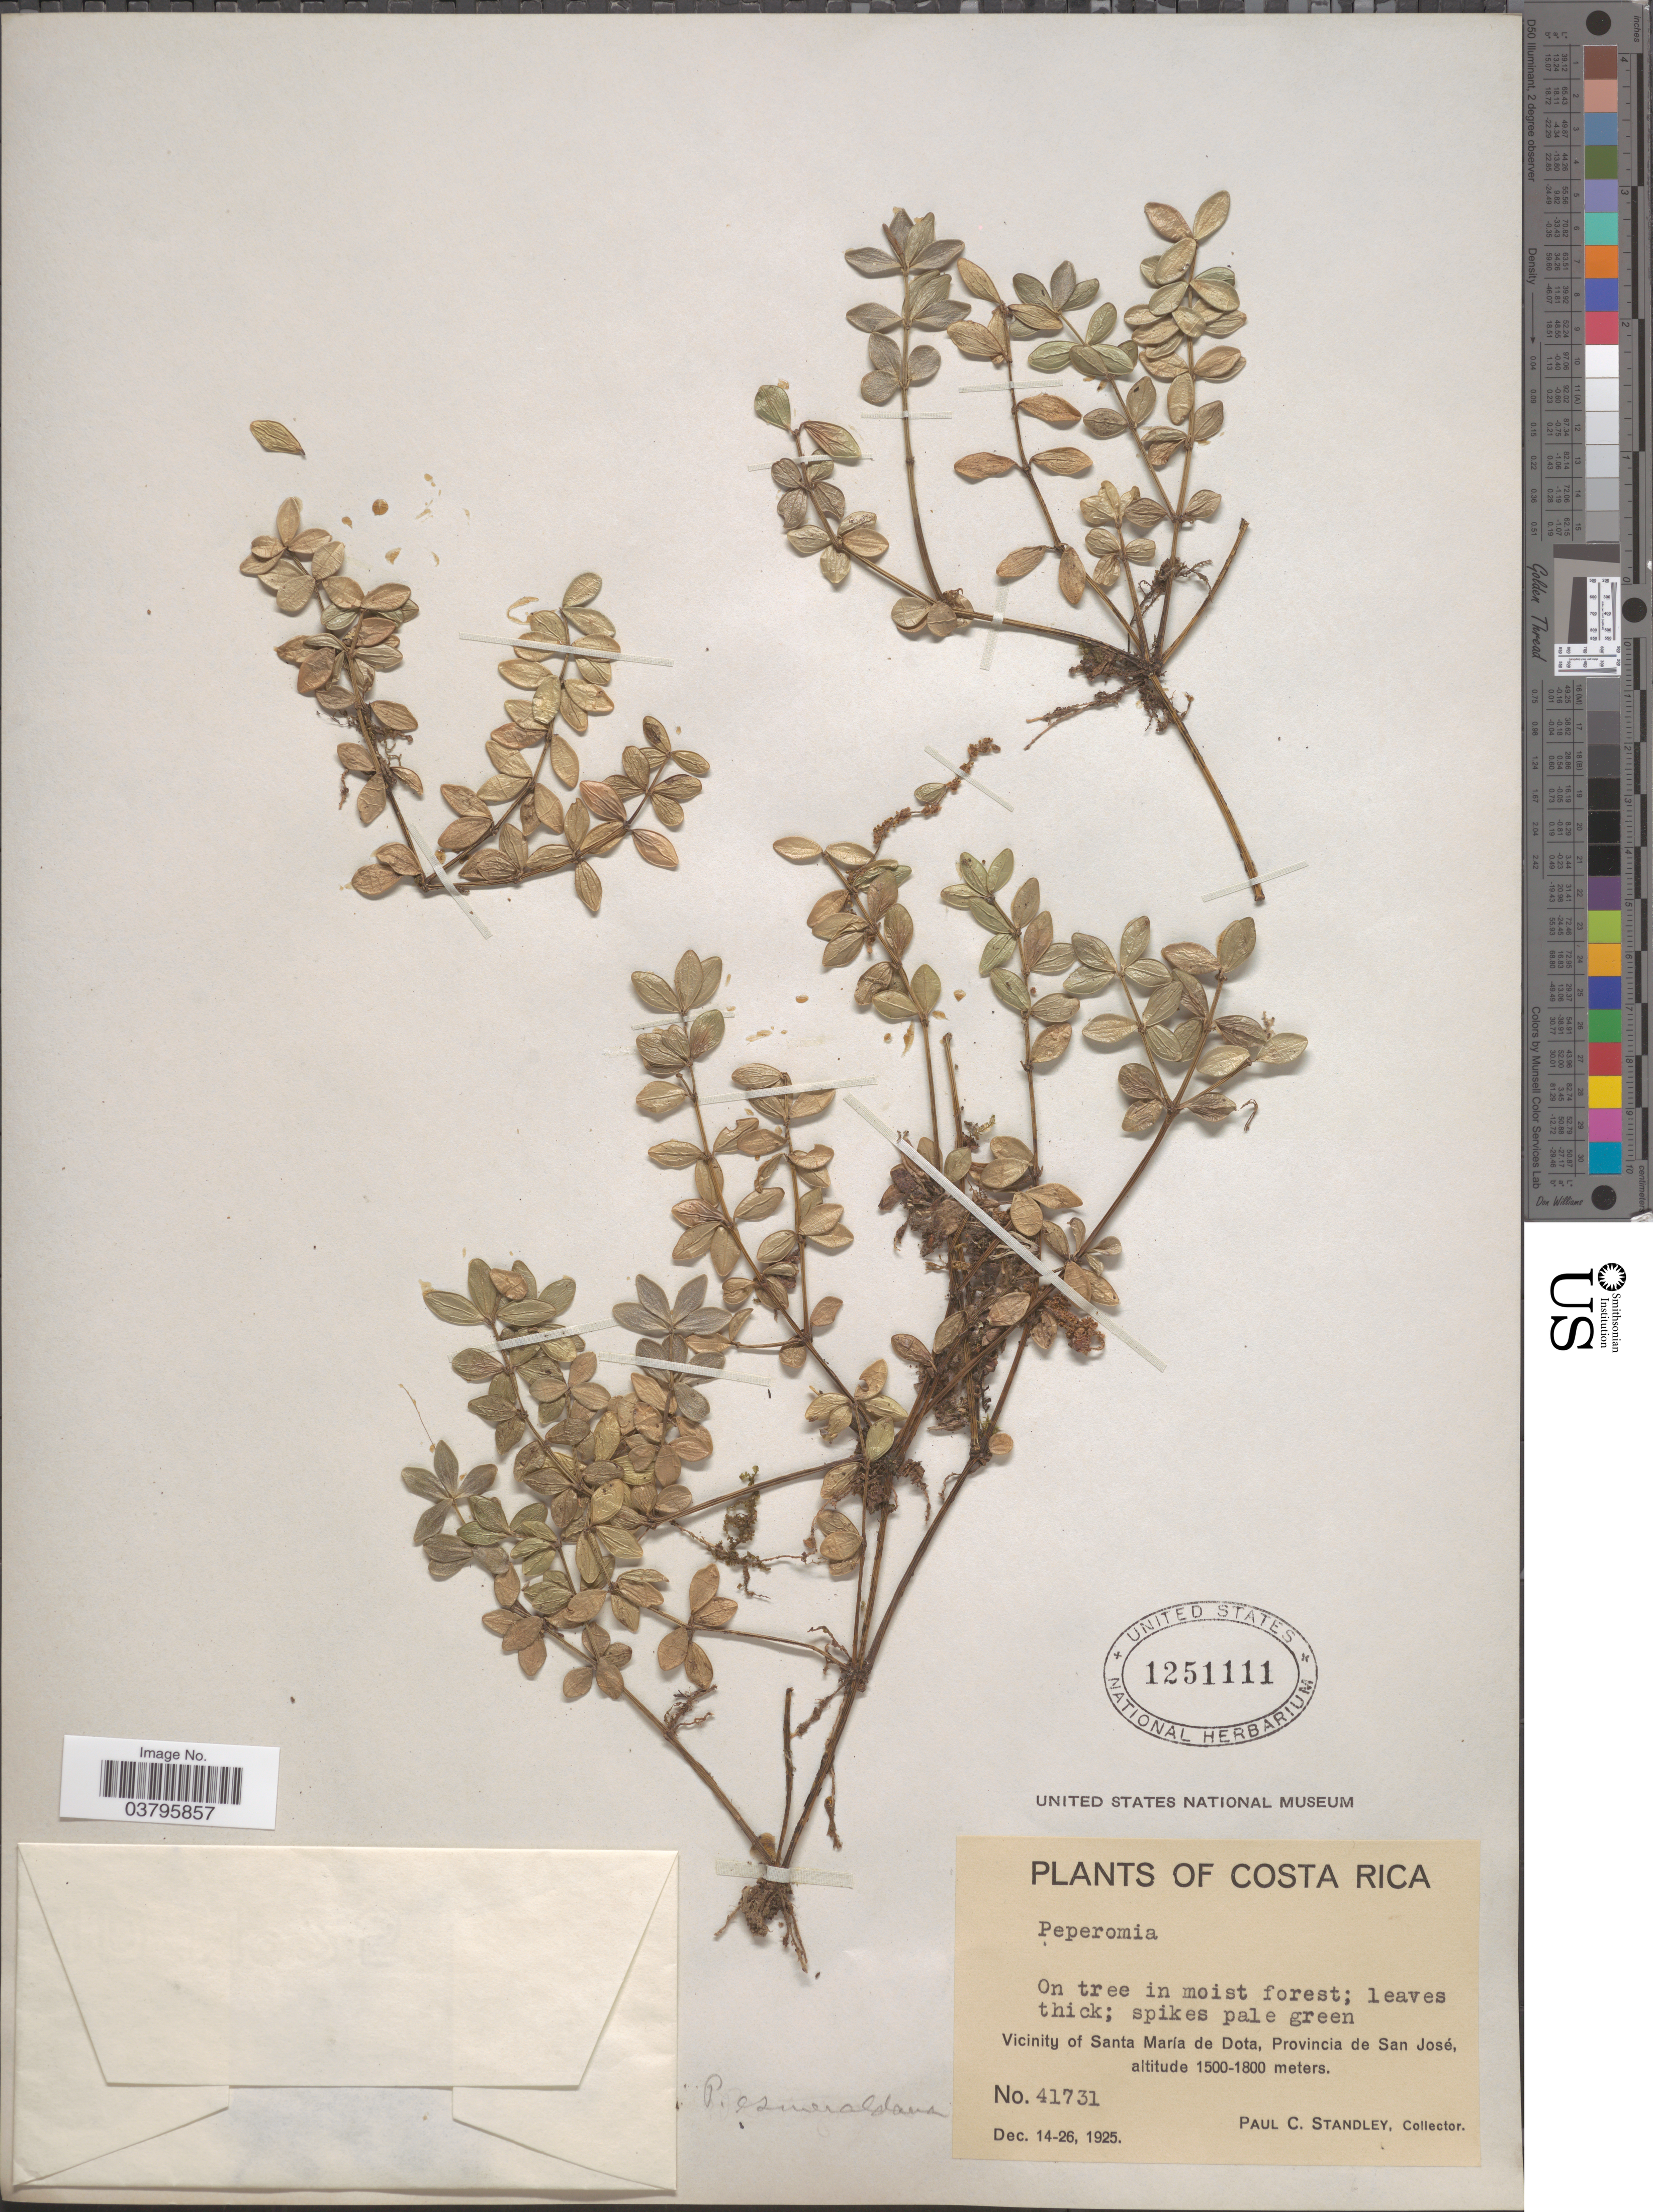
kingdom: Plantae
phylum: Tracheophyta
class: Magnoliopsida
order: Piperales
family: Piperaceae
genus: Peperomia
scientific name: Peperomia tetraphylla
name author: (G. Forst.) Hook. & Arn.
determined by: Jiménez, José Estaban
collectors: P. C. Standley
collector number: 41731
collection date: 1925-12-14/1925-12-26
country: Costa Rica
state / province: San José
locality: Vicinity of Santa María de Dota.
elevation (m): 1500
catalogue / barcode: US 1251111